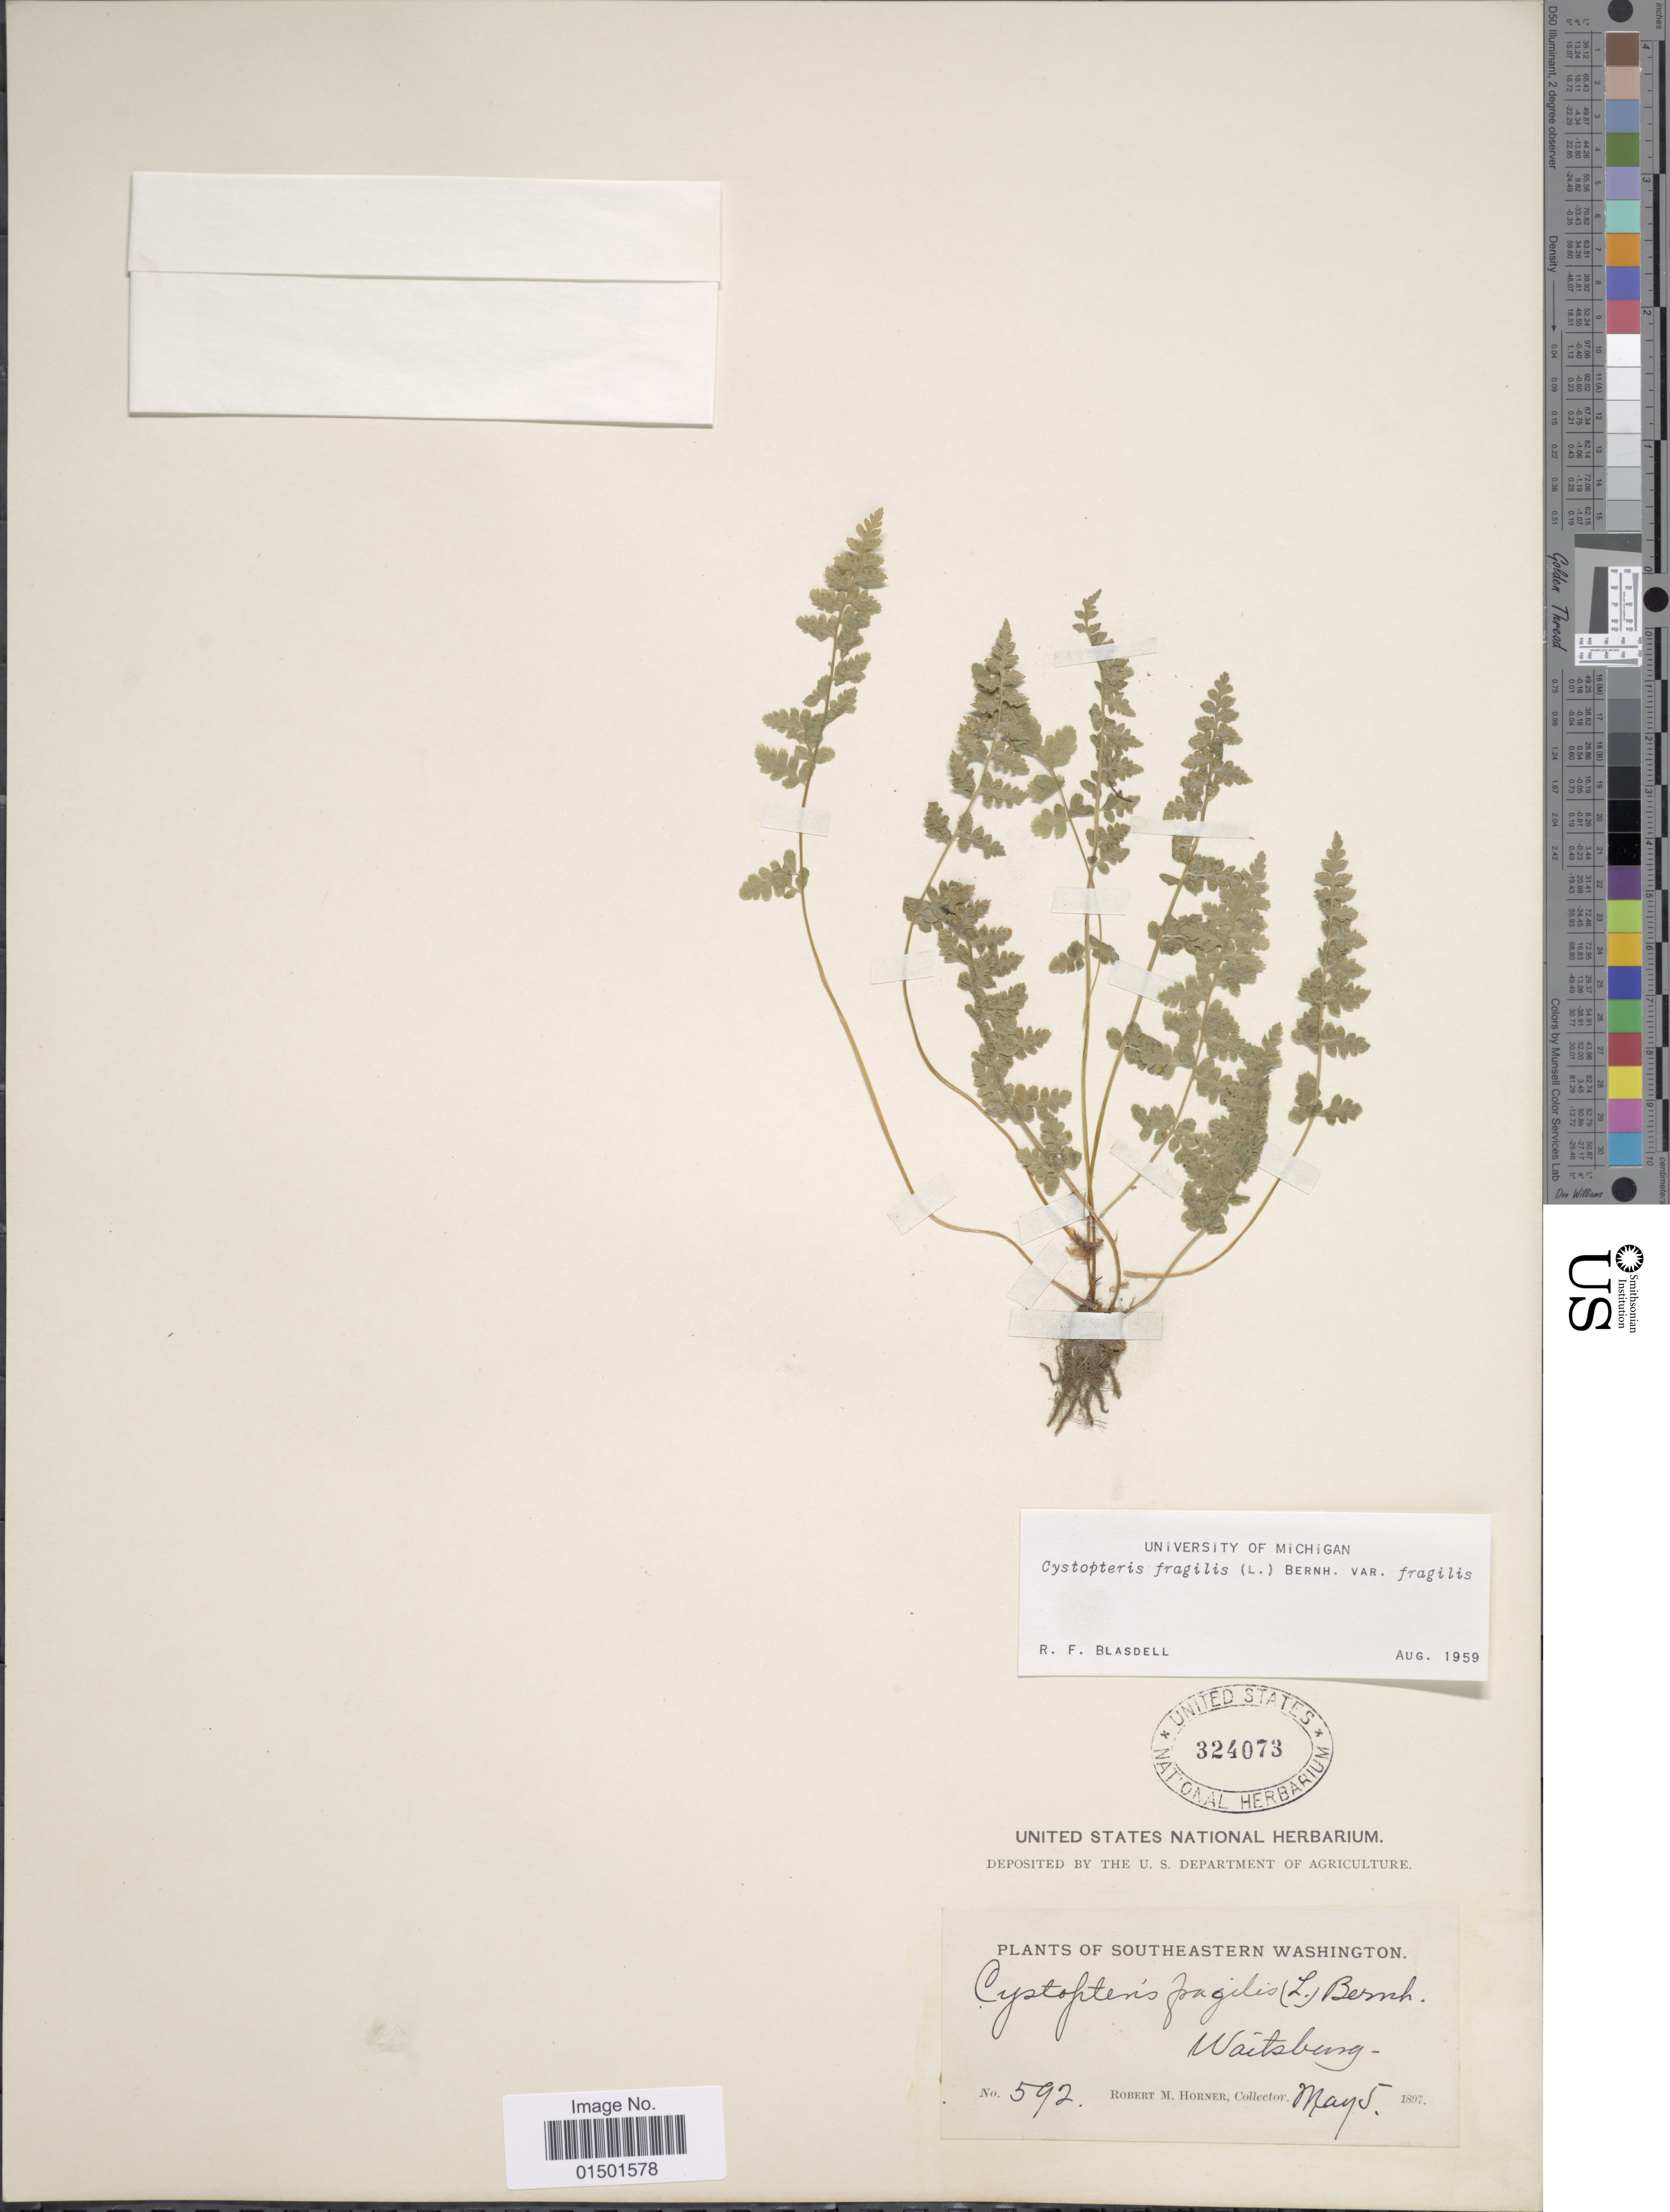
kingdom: Plantae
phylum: Tracheophyta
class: Polypodiopsida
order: Polypodiales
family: Cystopteridaceae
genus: Cystopteris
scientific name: Cystopteris fragilis var. fragilis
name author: (L.) Bernh.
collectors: R. Horner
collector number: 592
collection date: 1897-05-05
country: United States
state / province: Washington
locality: Southeastern Washington. Waitsburg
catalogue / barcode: US 324073